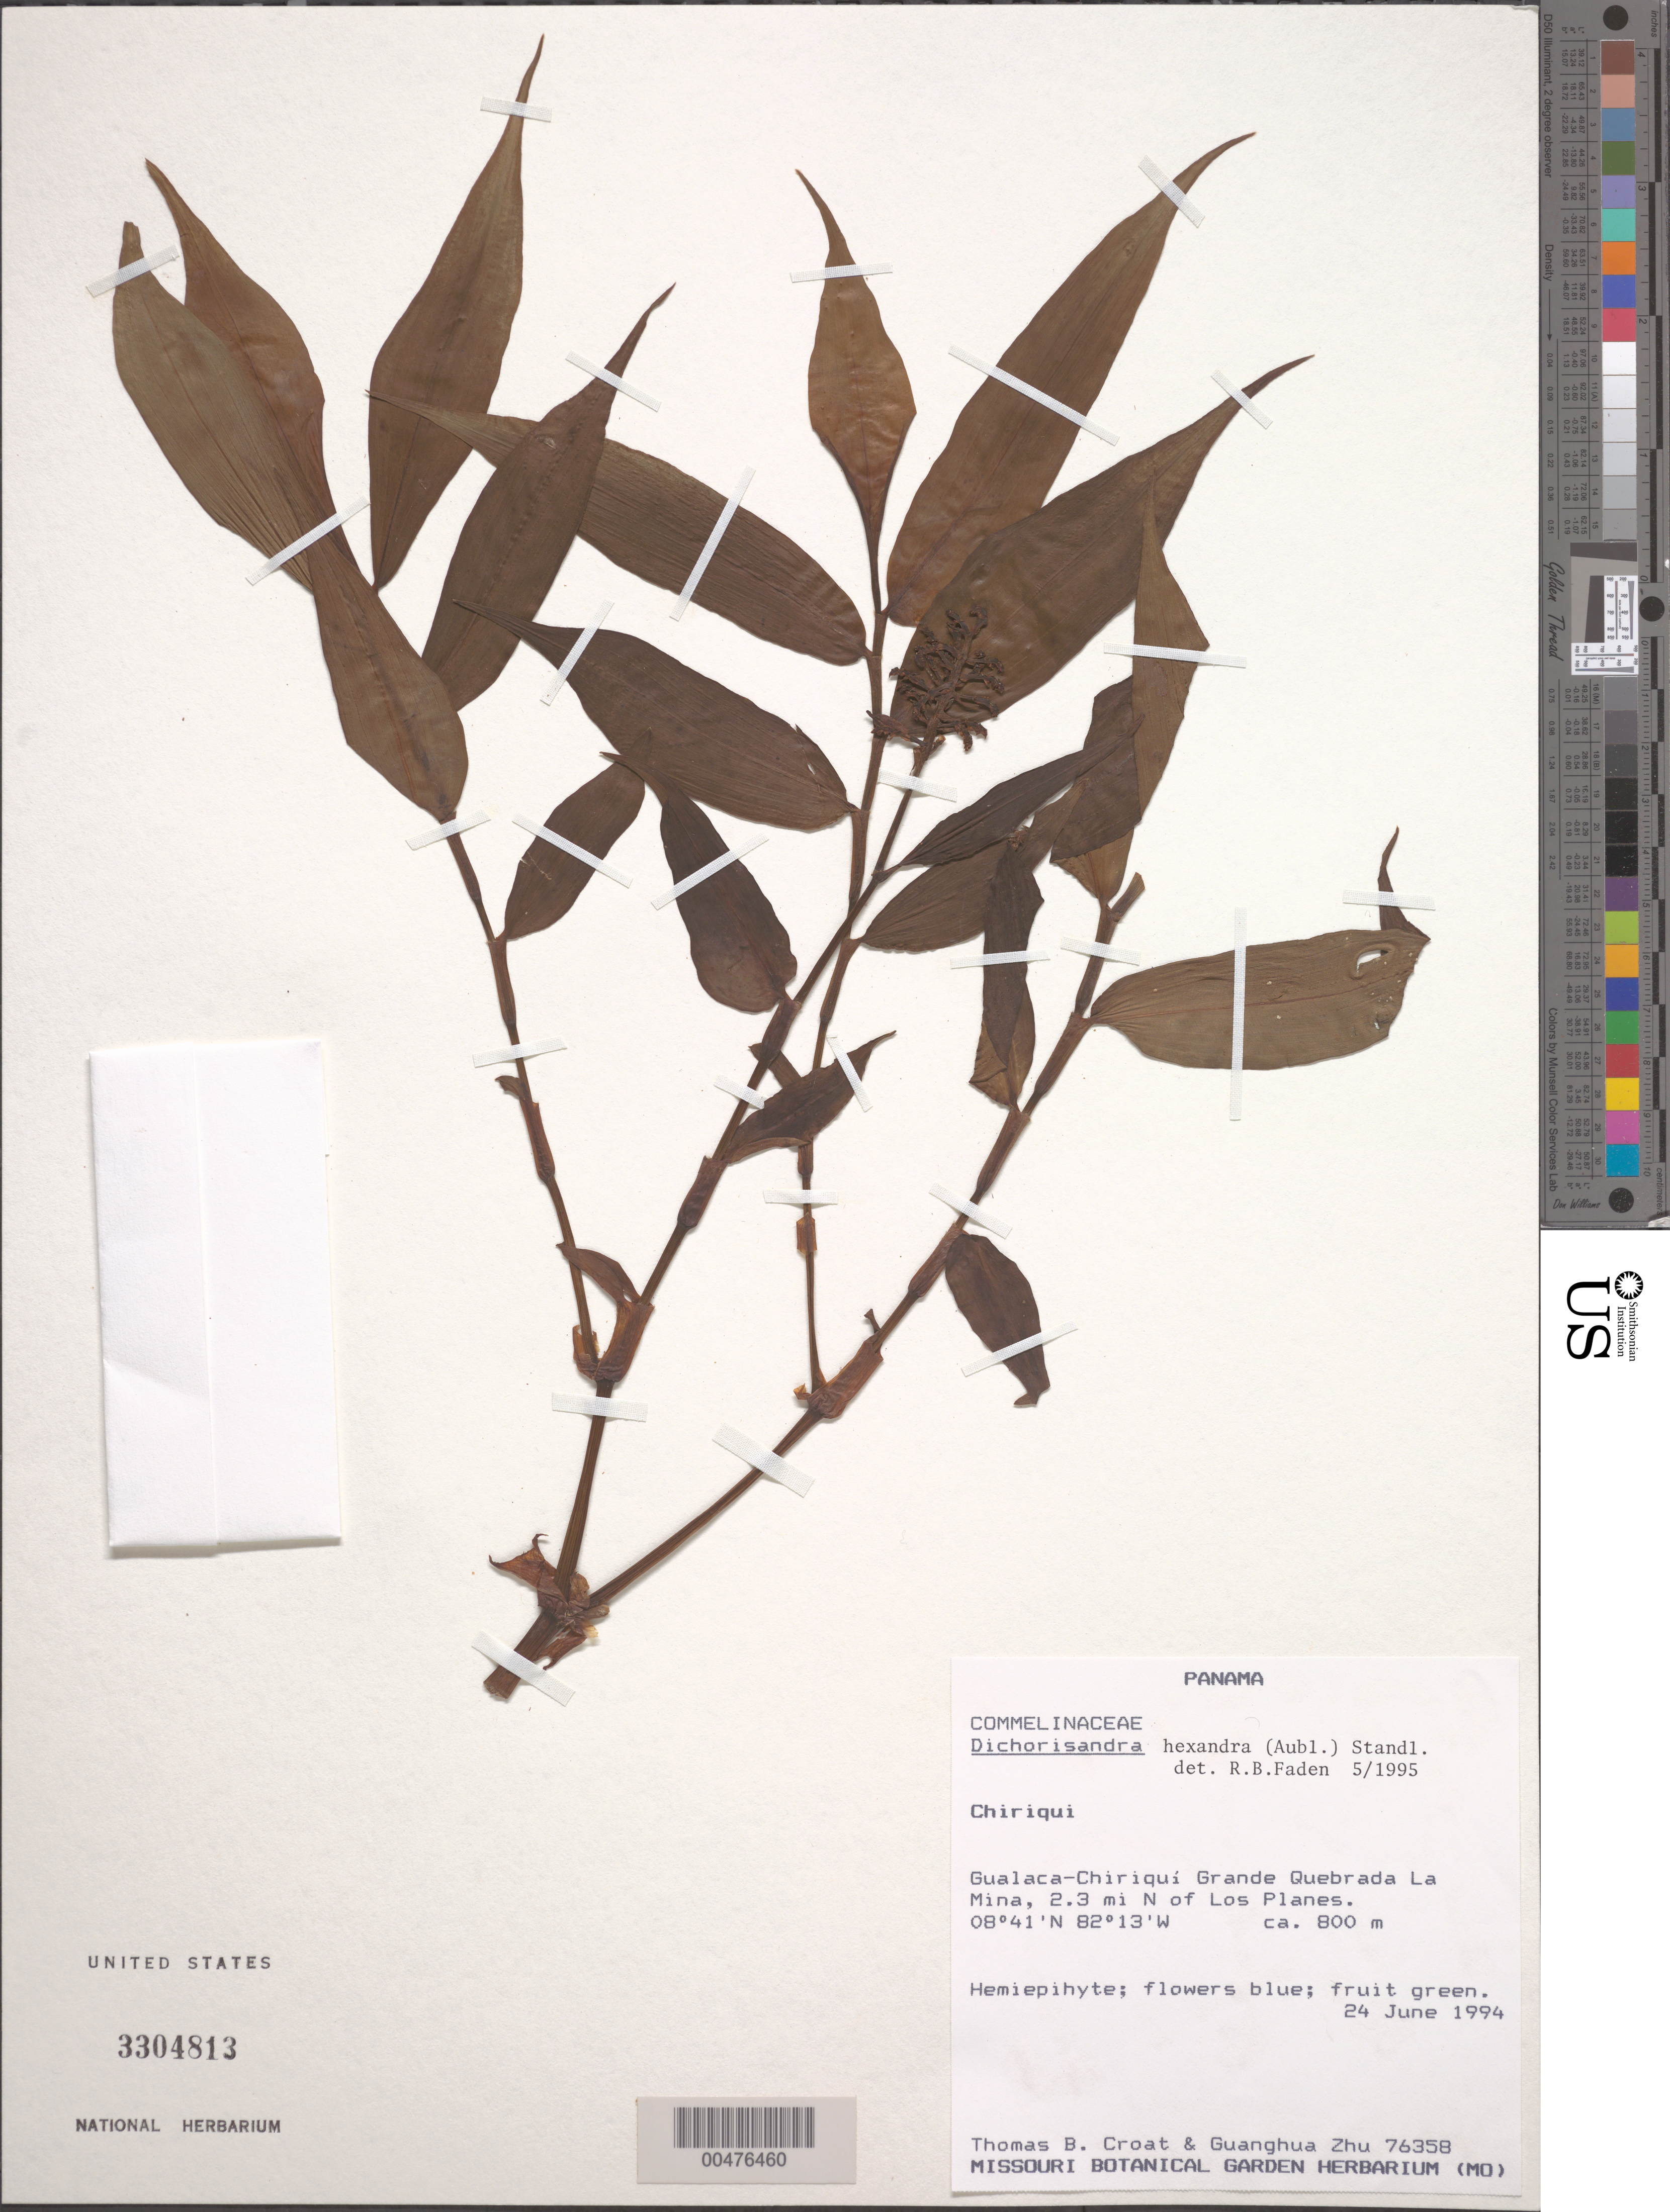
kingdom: Plantae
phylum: Tracheophyta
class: Liliopsida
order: Commelinales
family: Commelinaceae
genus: Dichorisandra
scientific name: Dichorisandra hexandra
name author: (Aubl.) Standl.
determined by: Faden, Robert B., (US), Smithsonian Institution - National Museum of Natural History (UNITED STATES)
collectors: T. B. Croat & G. H. Zhu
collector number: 76358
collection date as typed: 24 Jun 1994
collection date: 1994-06-24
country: Panama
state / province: Chiriquí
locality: Gualaca-Chiriquí Grande Querada la Mina, N of Los Planes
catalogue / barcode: US 3304813